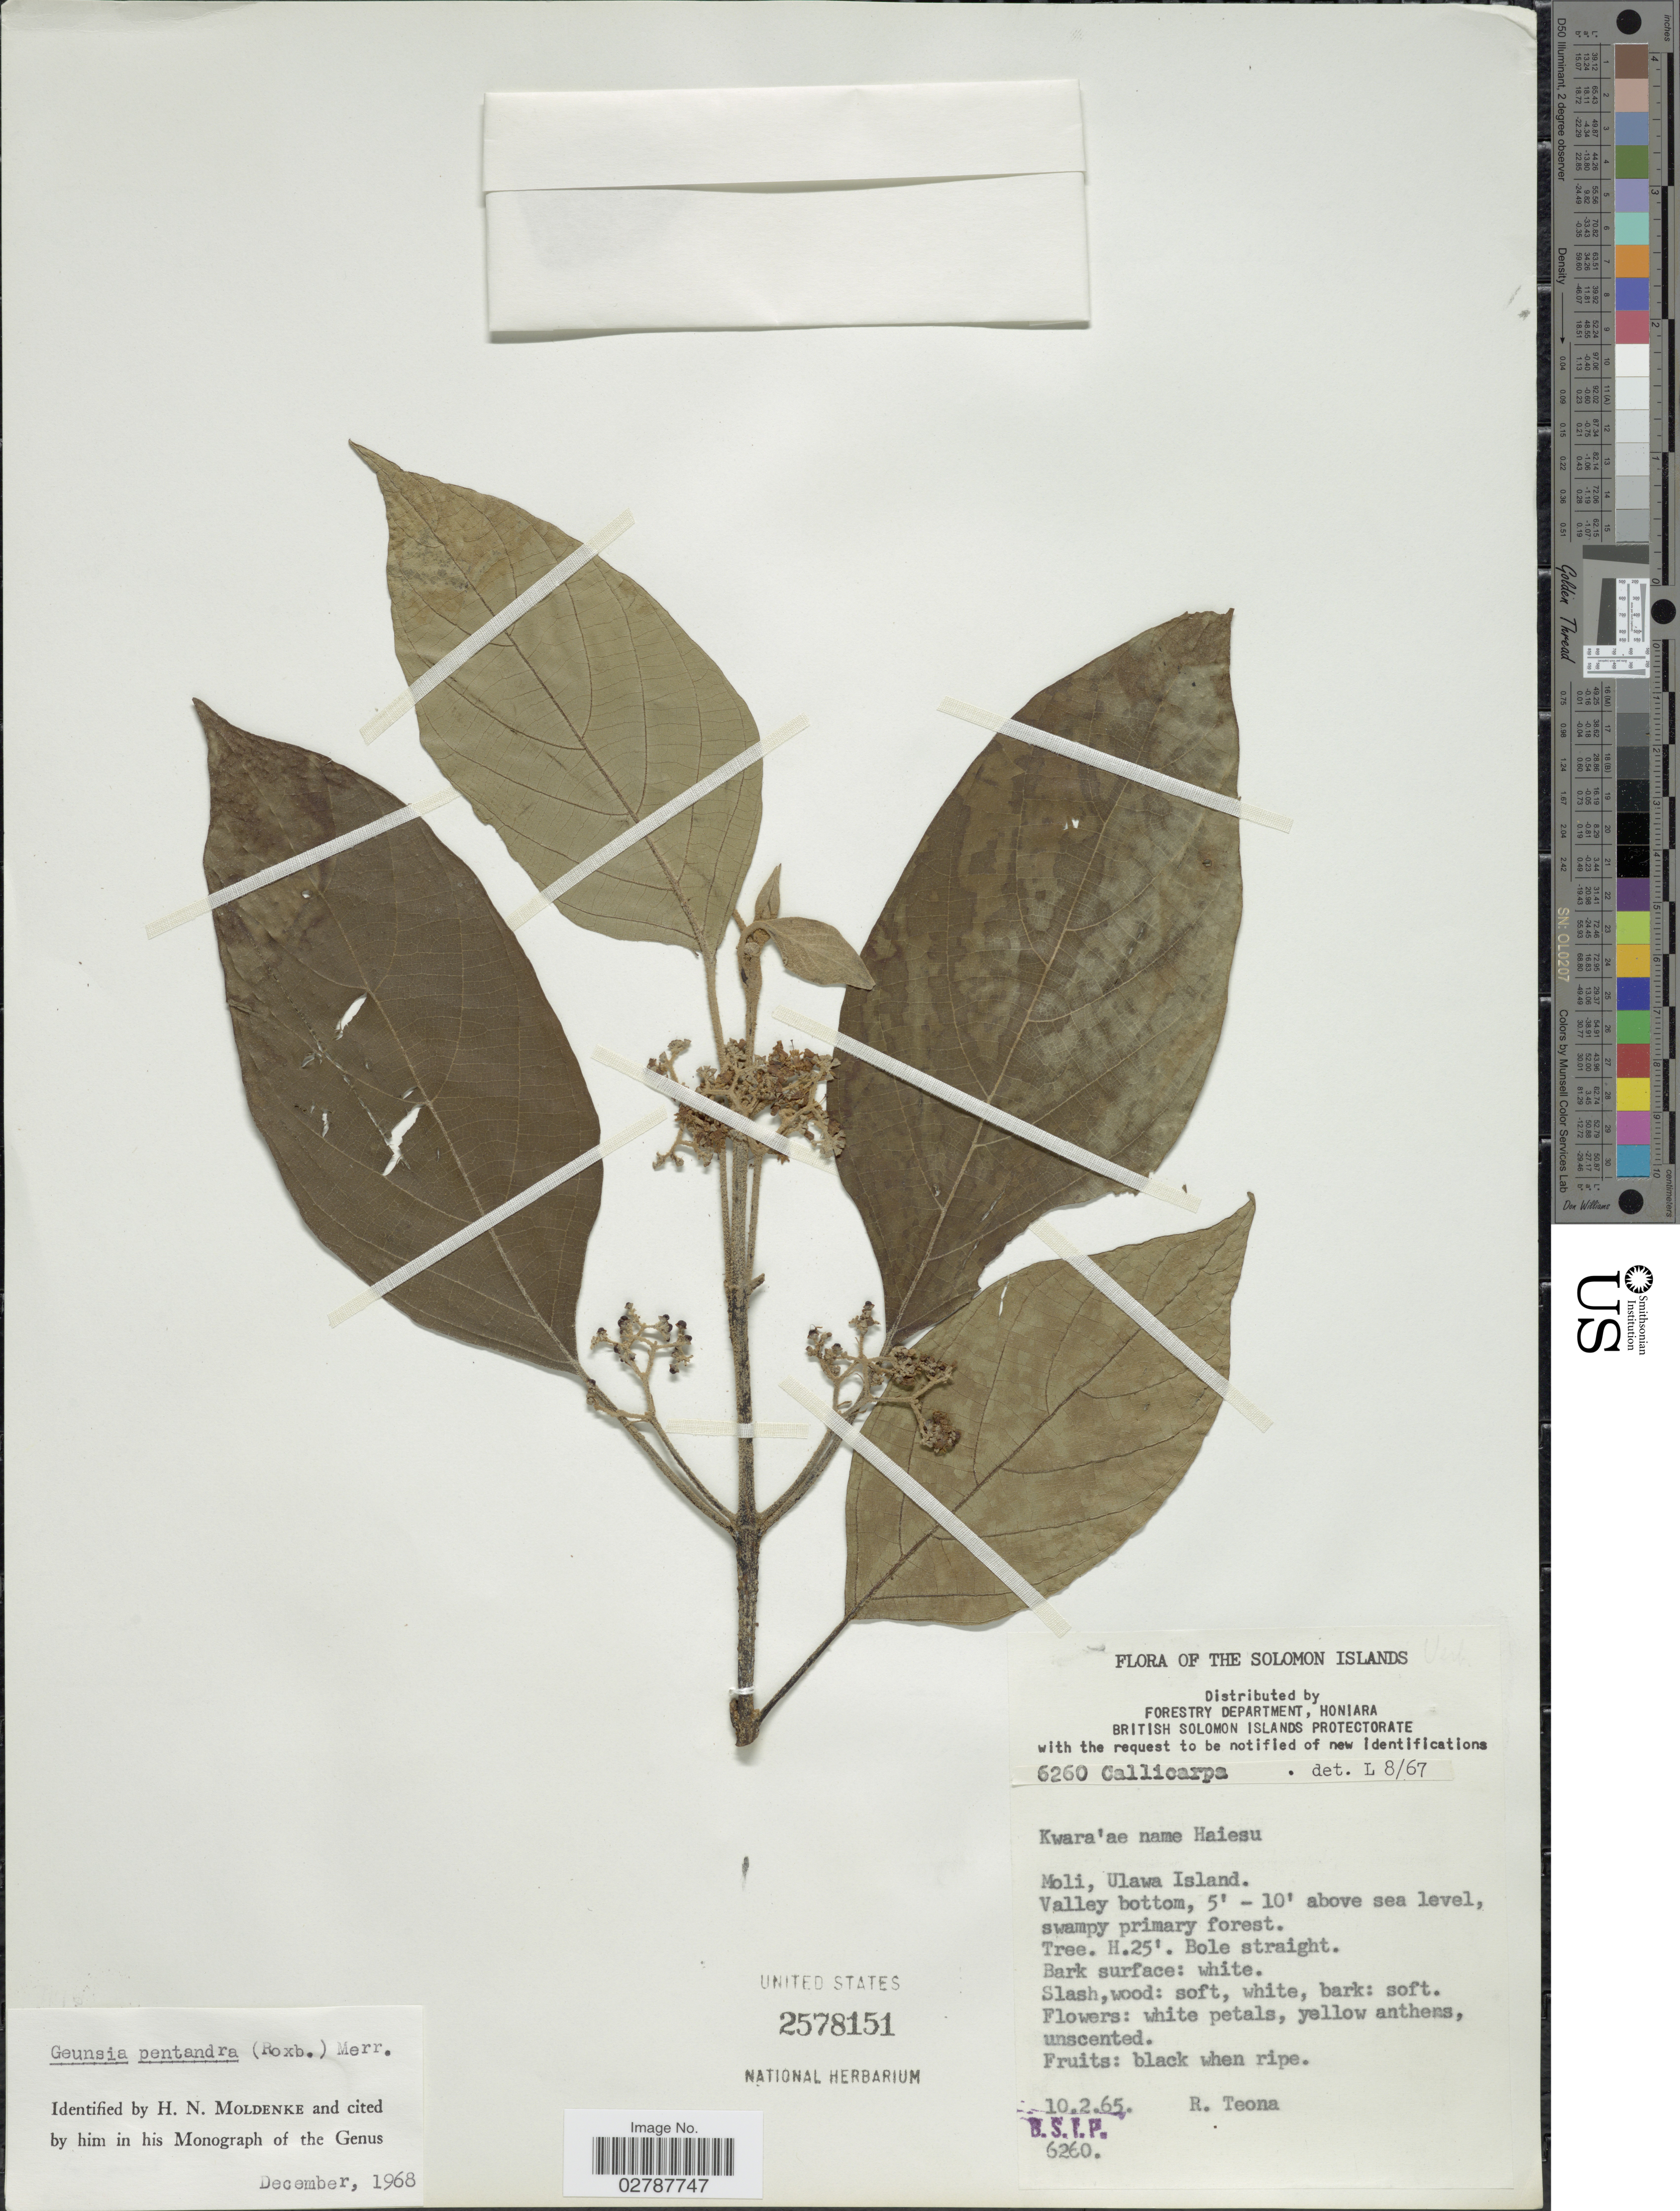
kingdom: Plantae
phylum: Tracheophyta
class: Magnoliopsida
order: Lamiales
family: Lamiaceae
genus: Callicarpa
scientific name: Callicarpa pentandra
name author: Roxb.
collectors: R. Teona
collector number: BSIP6260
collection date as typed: Transcribed d/m/y: 10/2/65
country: Solomon Islands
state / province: Solomon Islands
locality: Moli, Ulawa Island. Valley bottom.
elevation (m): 2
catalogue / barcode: US 2578151